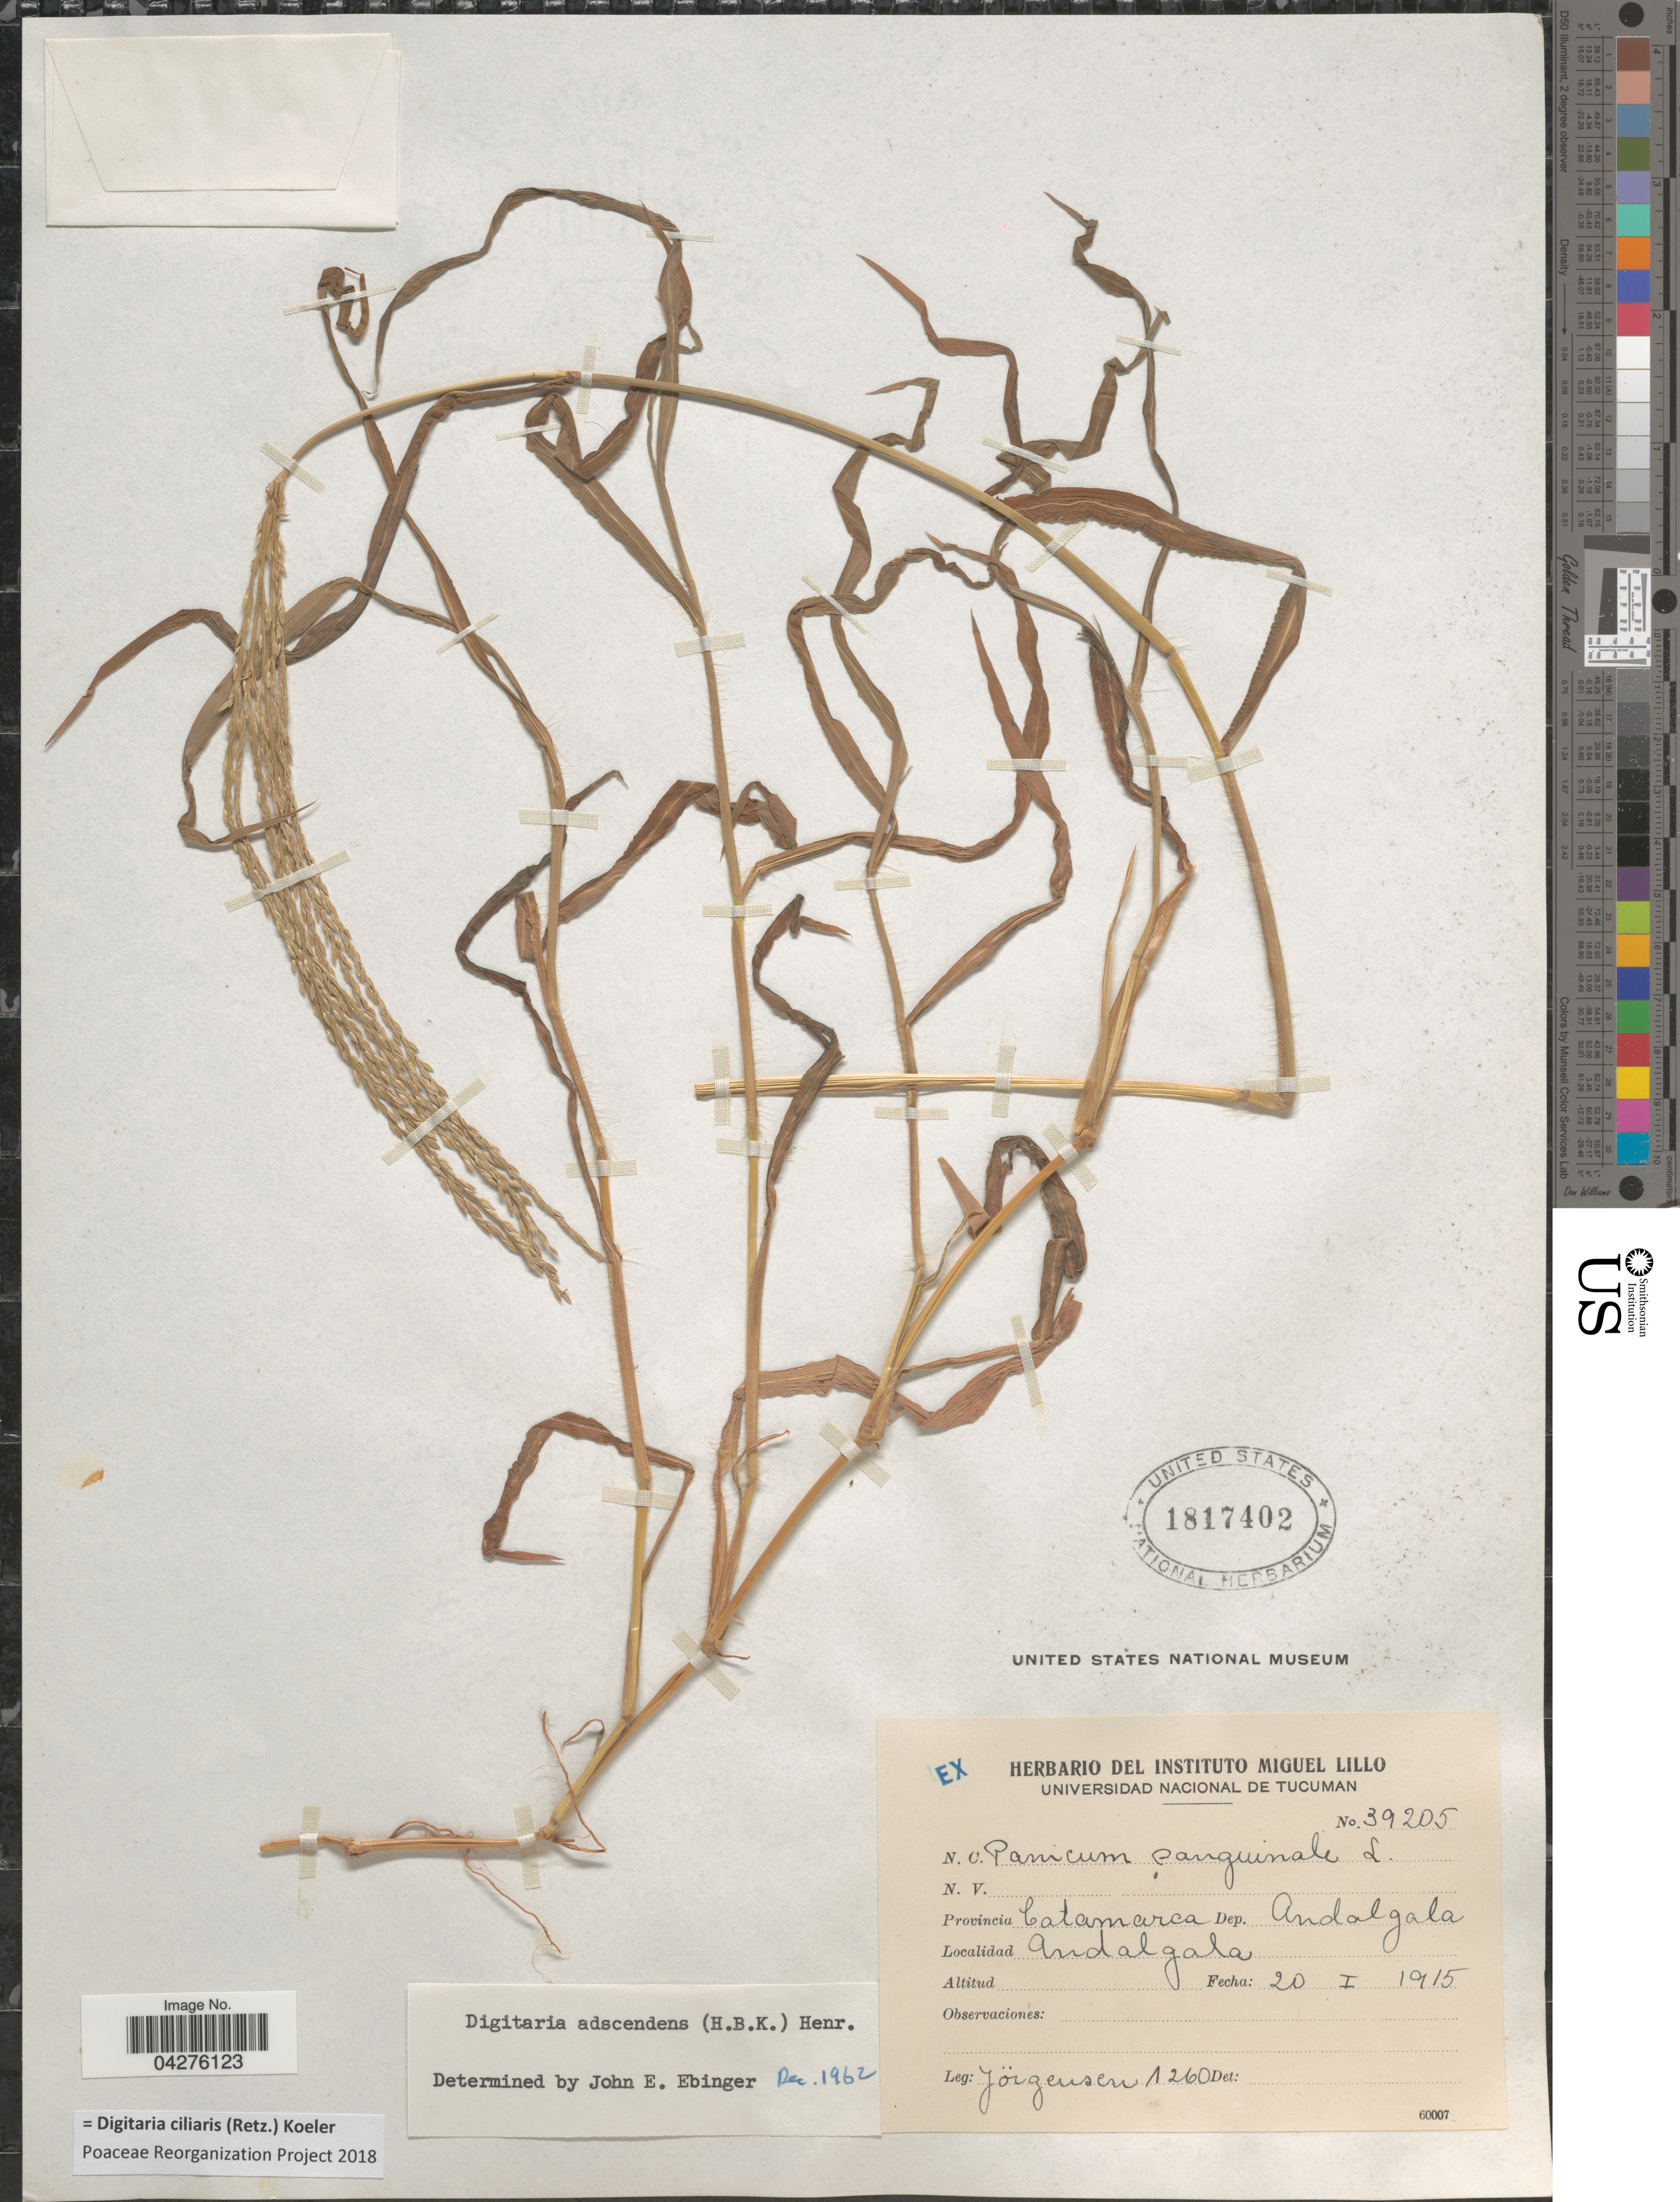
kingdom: Plantae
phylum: Tracheophyta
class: Liliopsida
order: Poales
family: Poaceae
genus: Digitaria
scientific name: Digitaria ciliaris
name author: (Retz.) Koeler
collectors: Jorgensen, --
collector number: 1260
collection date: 1915-01-20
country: Argentina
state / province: Catamarca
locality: Provincia Catamarca. Dep. Andalgala. Andalgala.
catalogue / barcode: US 1817402